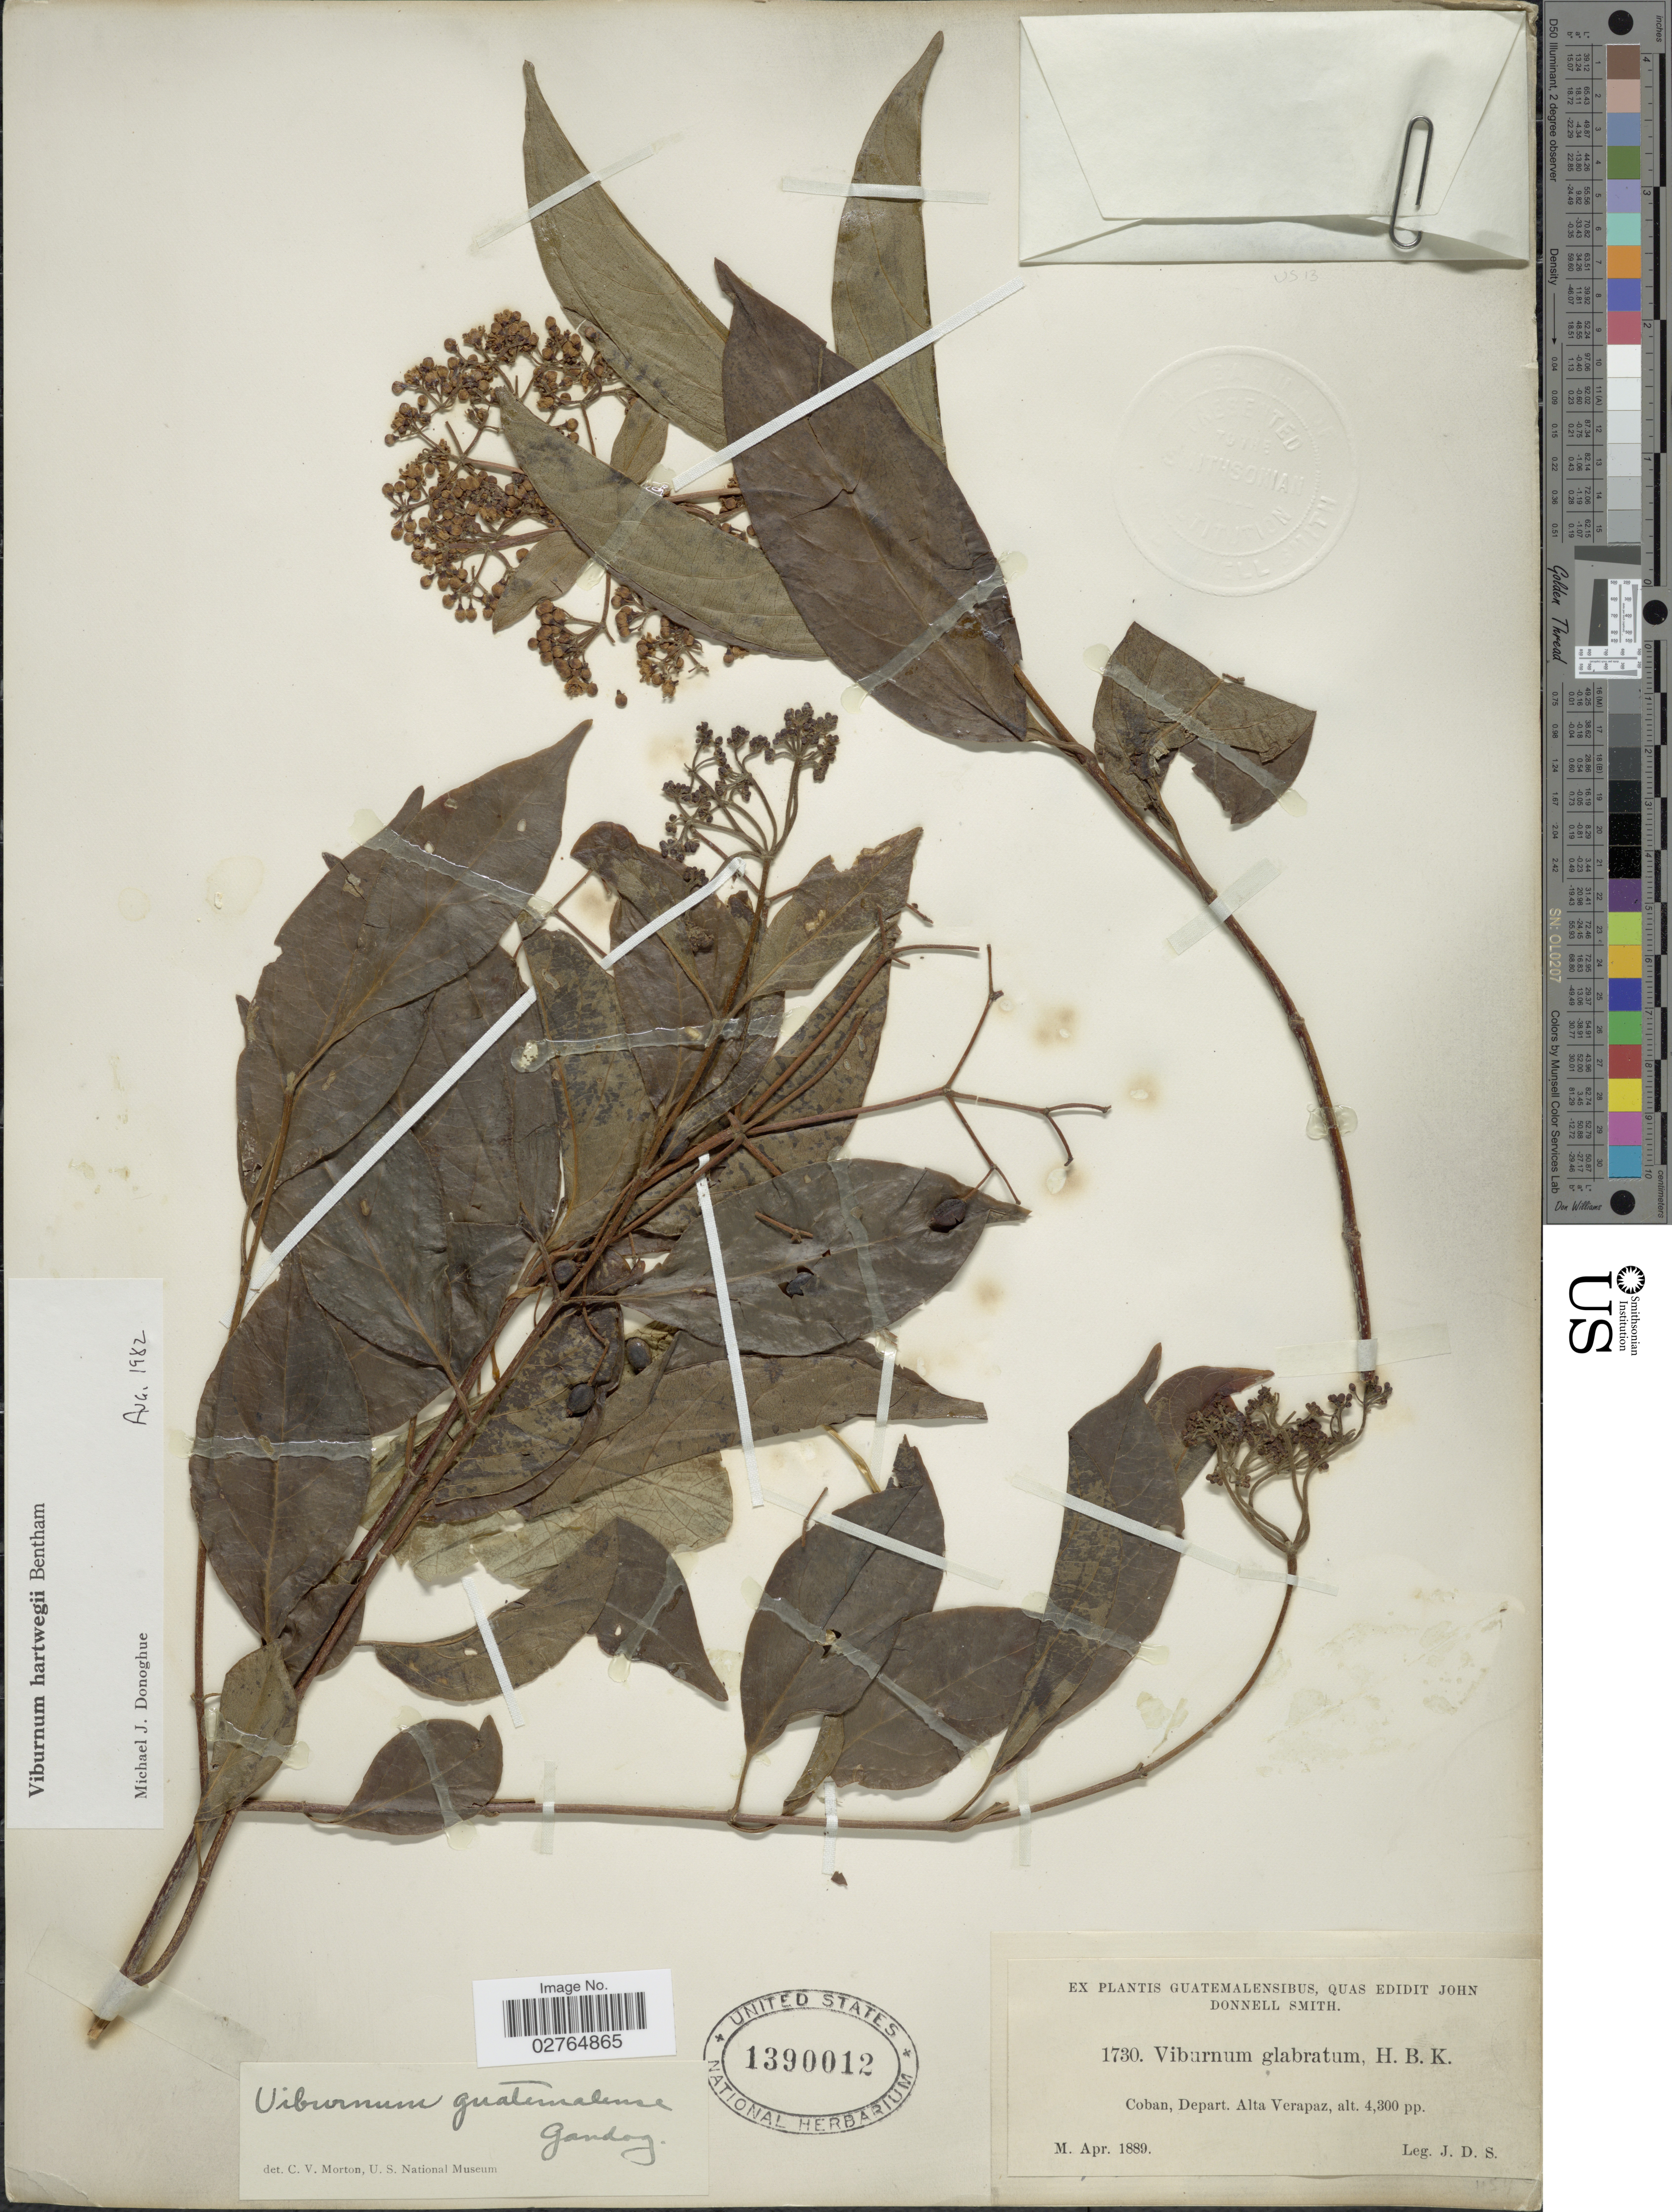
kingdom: Plantae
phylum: Tracheophyta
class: Magnoliopsida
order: Dipsacales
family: Viburnaceae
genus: Viburnum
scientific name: Viburnum hartwegii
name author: Benth.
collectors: J. Donnell Smith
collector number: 1730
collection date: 1889-04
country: Guatemala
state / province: Alta Verapaz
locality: Coban, Depart. Alta Verapaz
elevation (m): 1311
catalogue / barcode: US 1390012